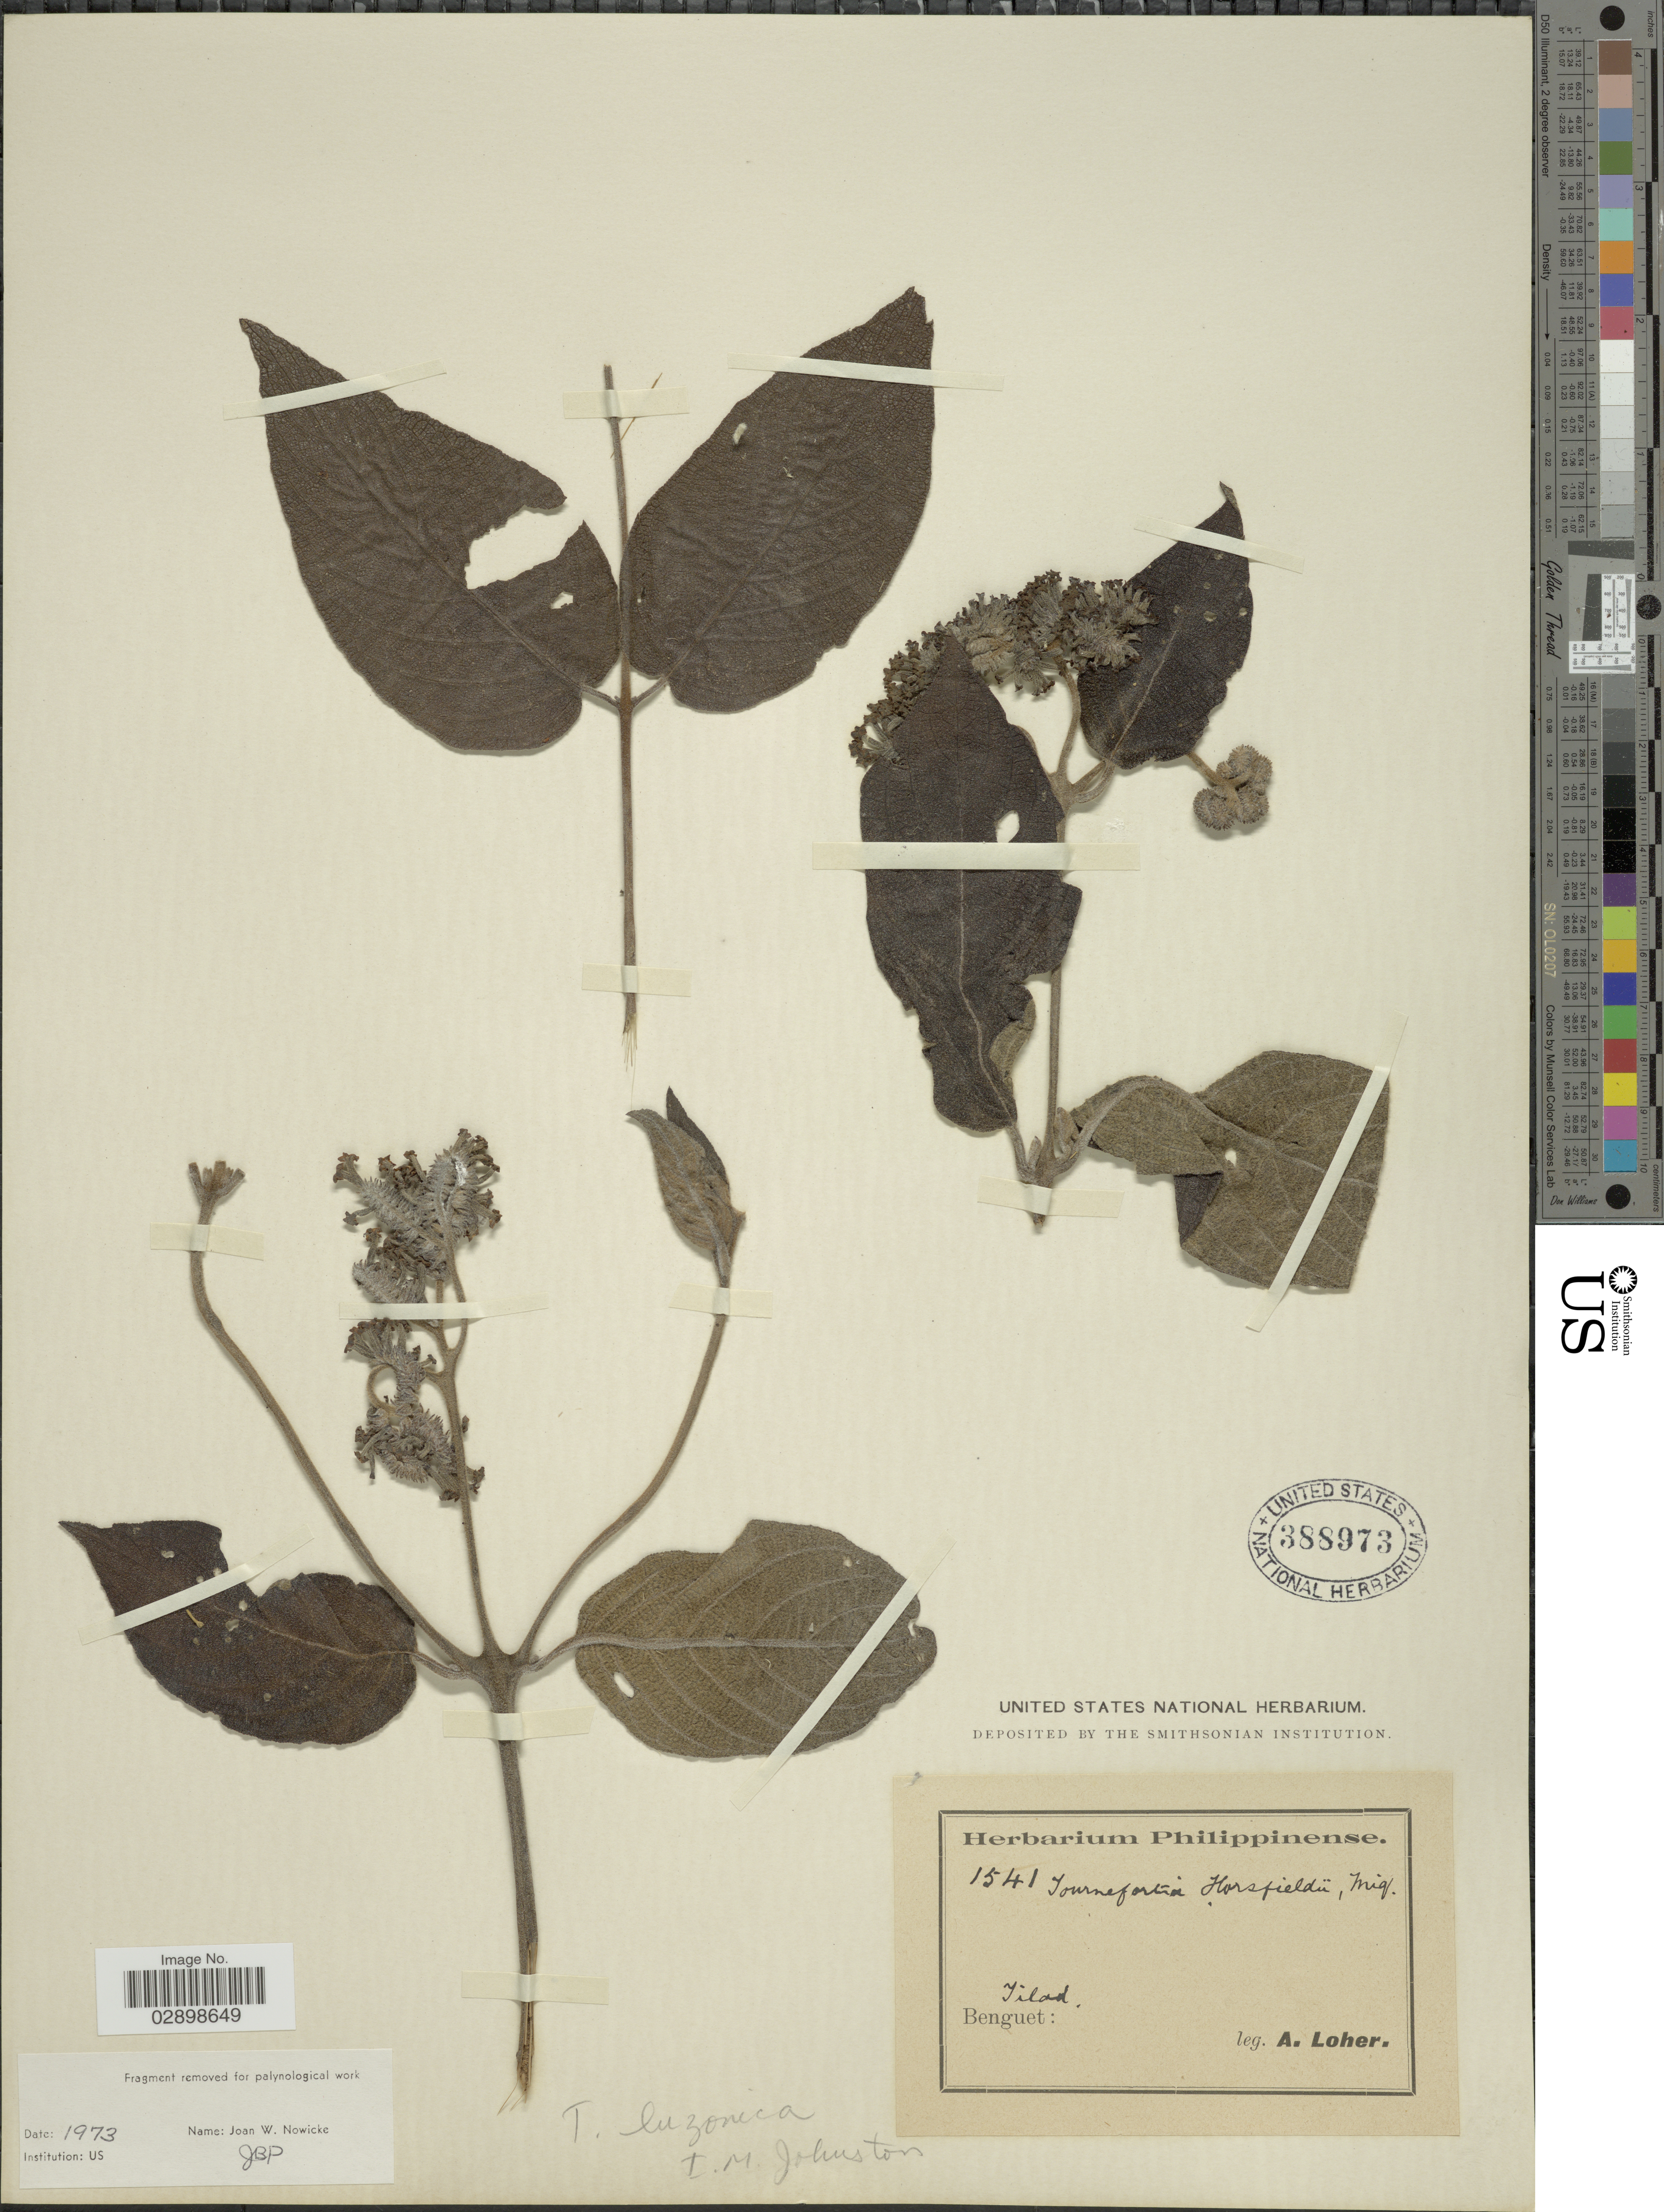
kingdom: Plantae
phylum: Tracheophyta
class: Magnoliopsida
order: Boraginales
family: Heliotropiaceae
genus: Tournefortia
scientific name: Tournefortia luzonica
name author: I.M. Johnst.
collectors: A. Loher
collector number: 1541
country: Philippines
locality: Benguet: Tilad.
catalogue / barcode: US 388973